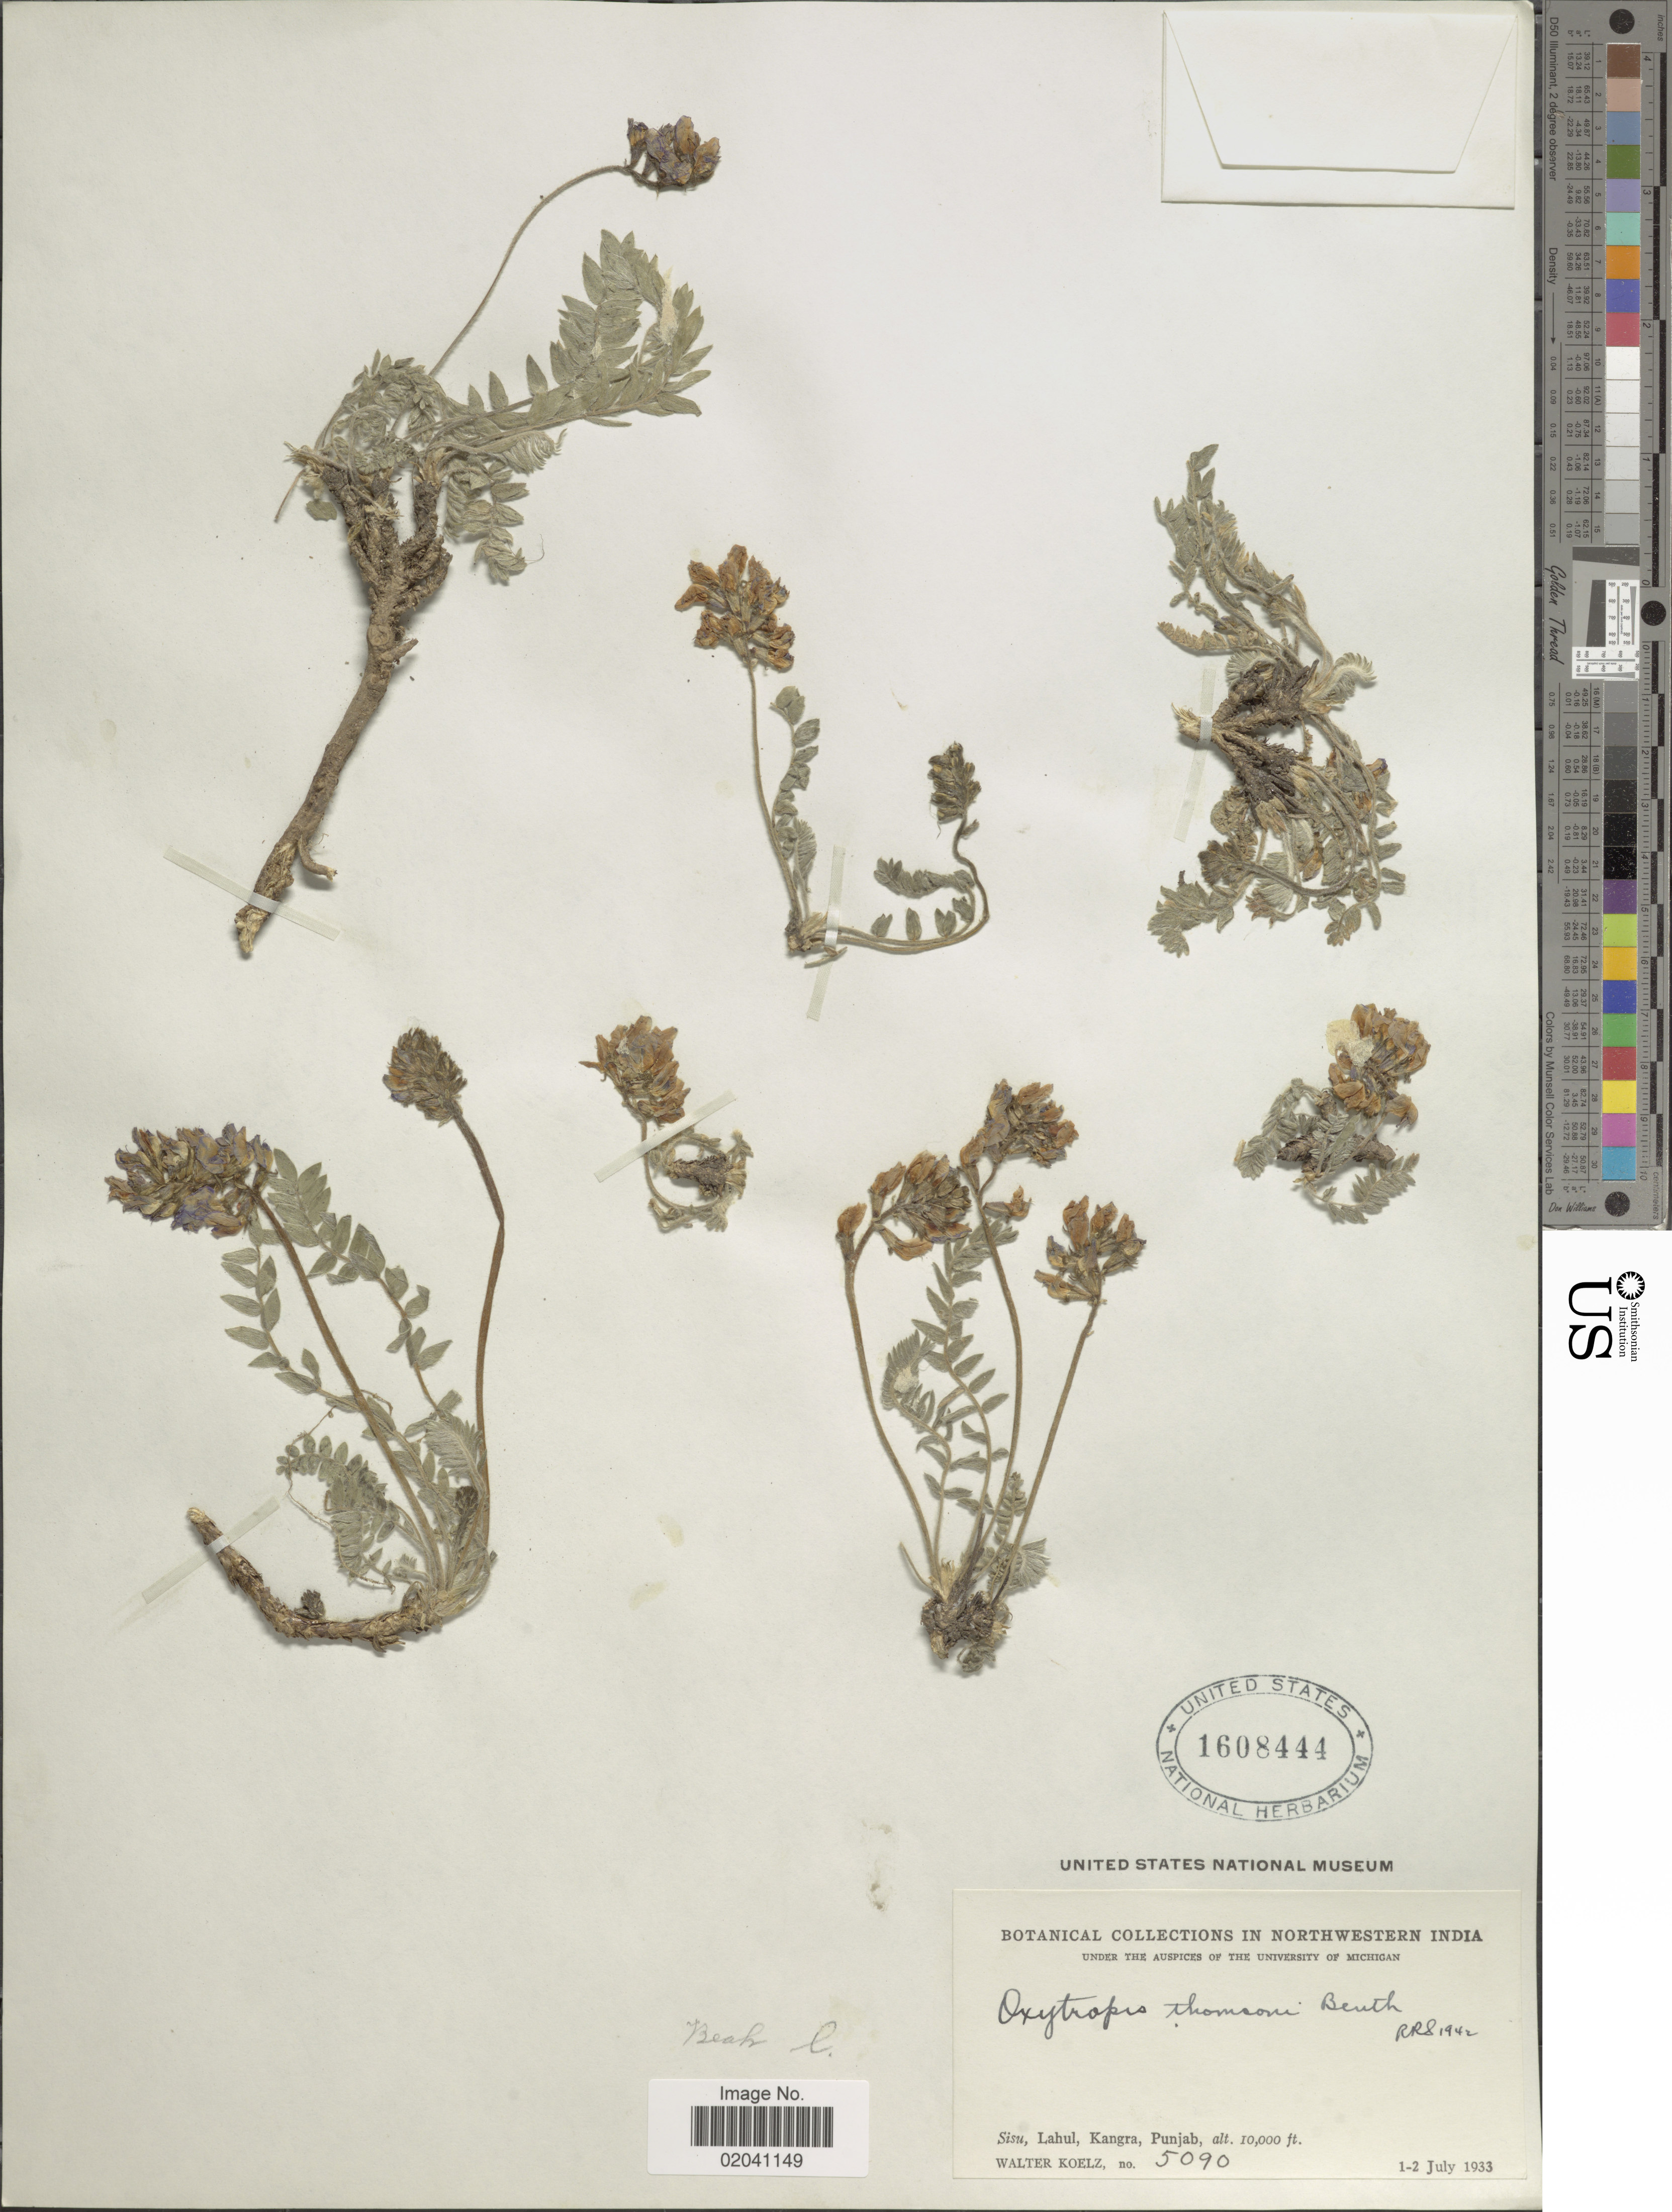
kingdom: Plantae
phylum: Tracheophyta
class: Magnoliopsida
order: Fabales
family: Fabaceae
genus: Oxytropis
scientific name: Oxytropis thomsonii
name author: Benth. ex Bunge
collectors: W. N. Koelz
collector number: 5090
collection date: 1933-07-01/1933-07-02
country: India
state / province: Punjab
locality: Sisu, Lahul, Kangra, Punjab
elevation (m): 3048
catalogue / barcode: US 1608444